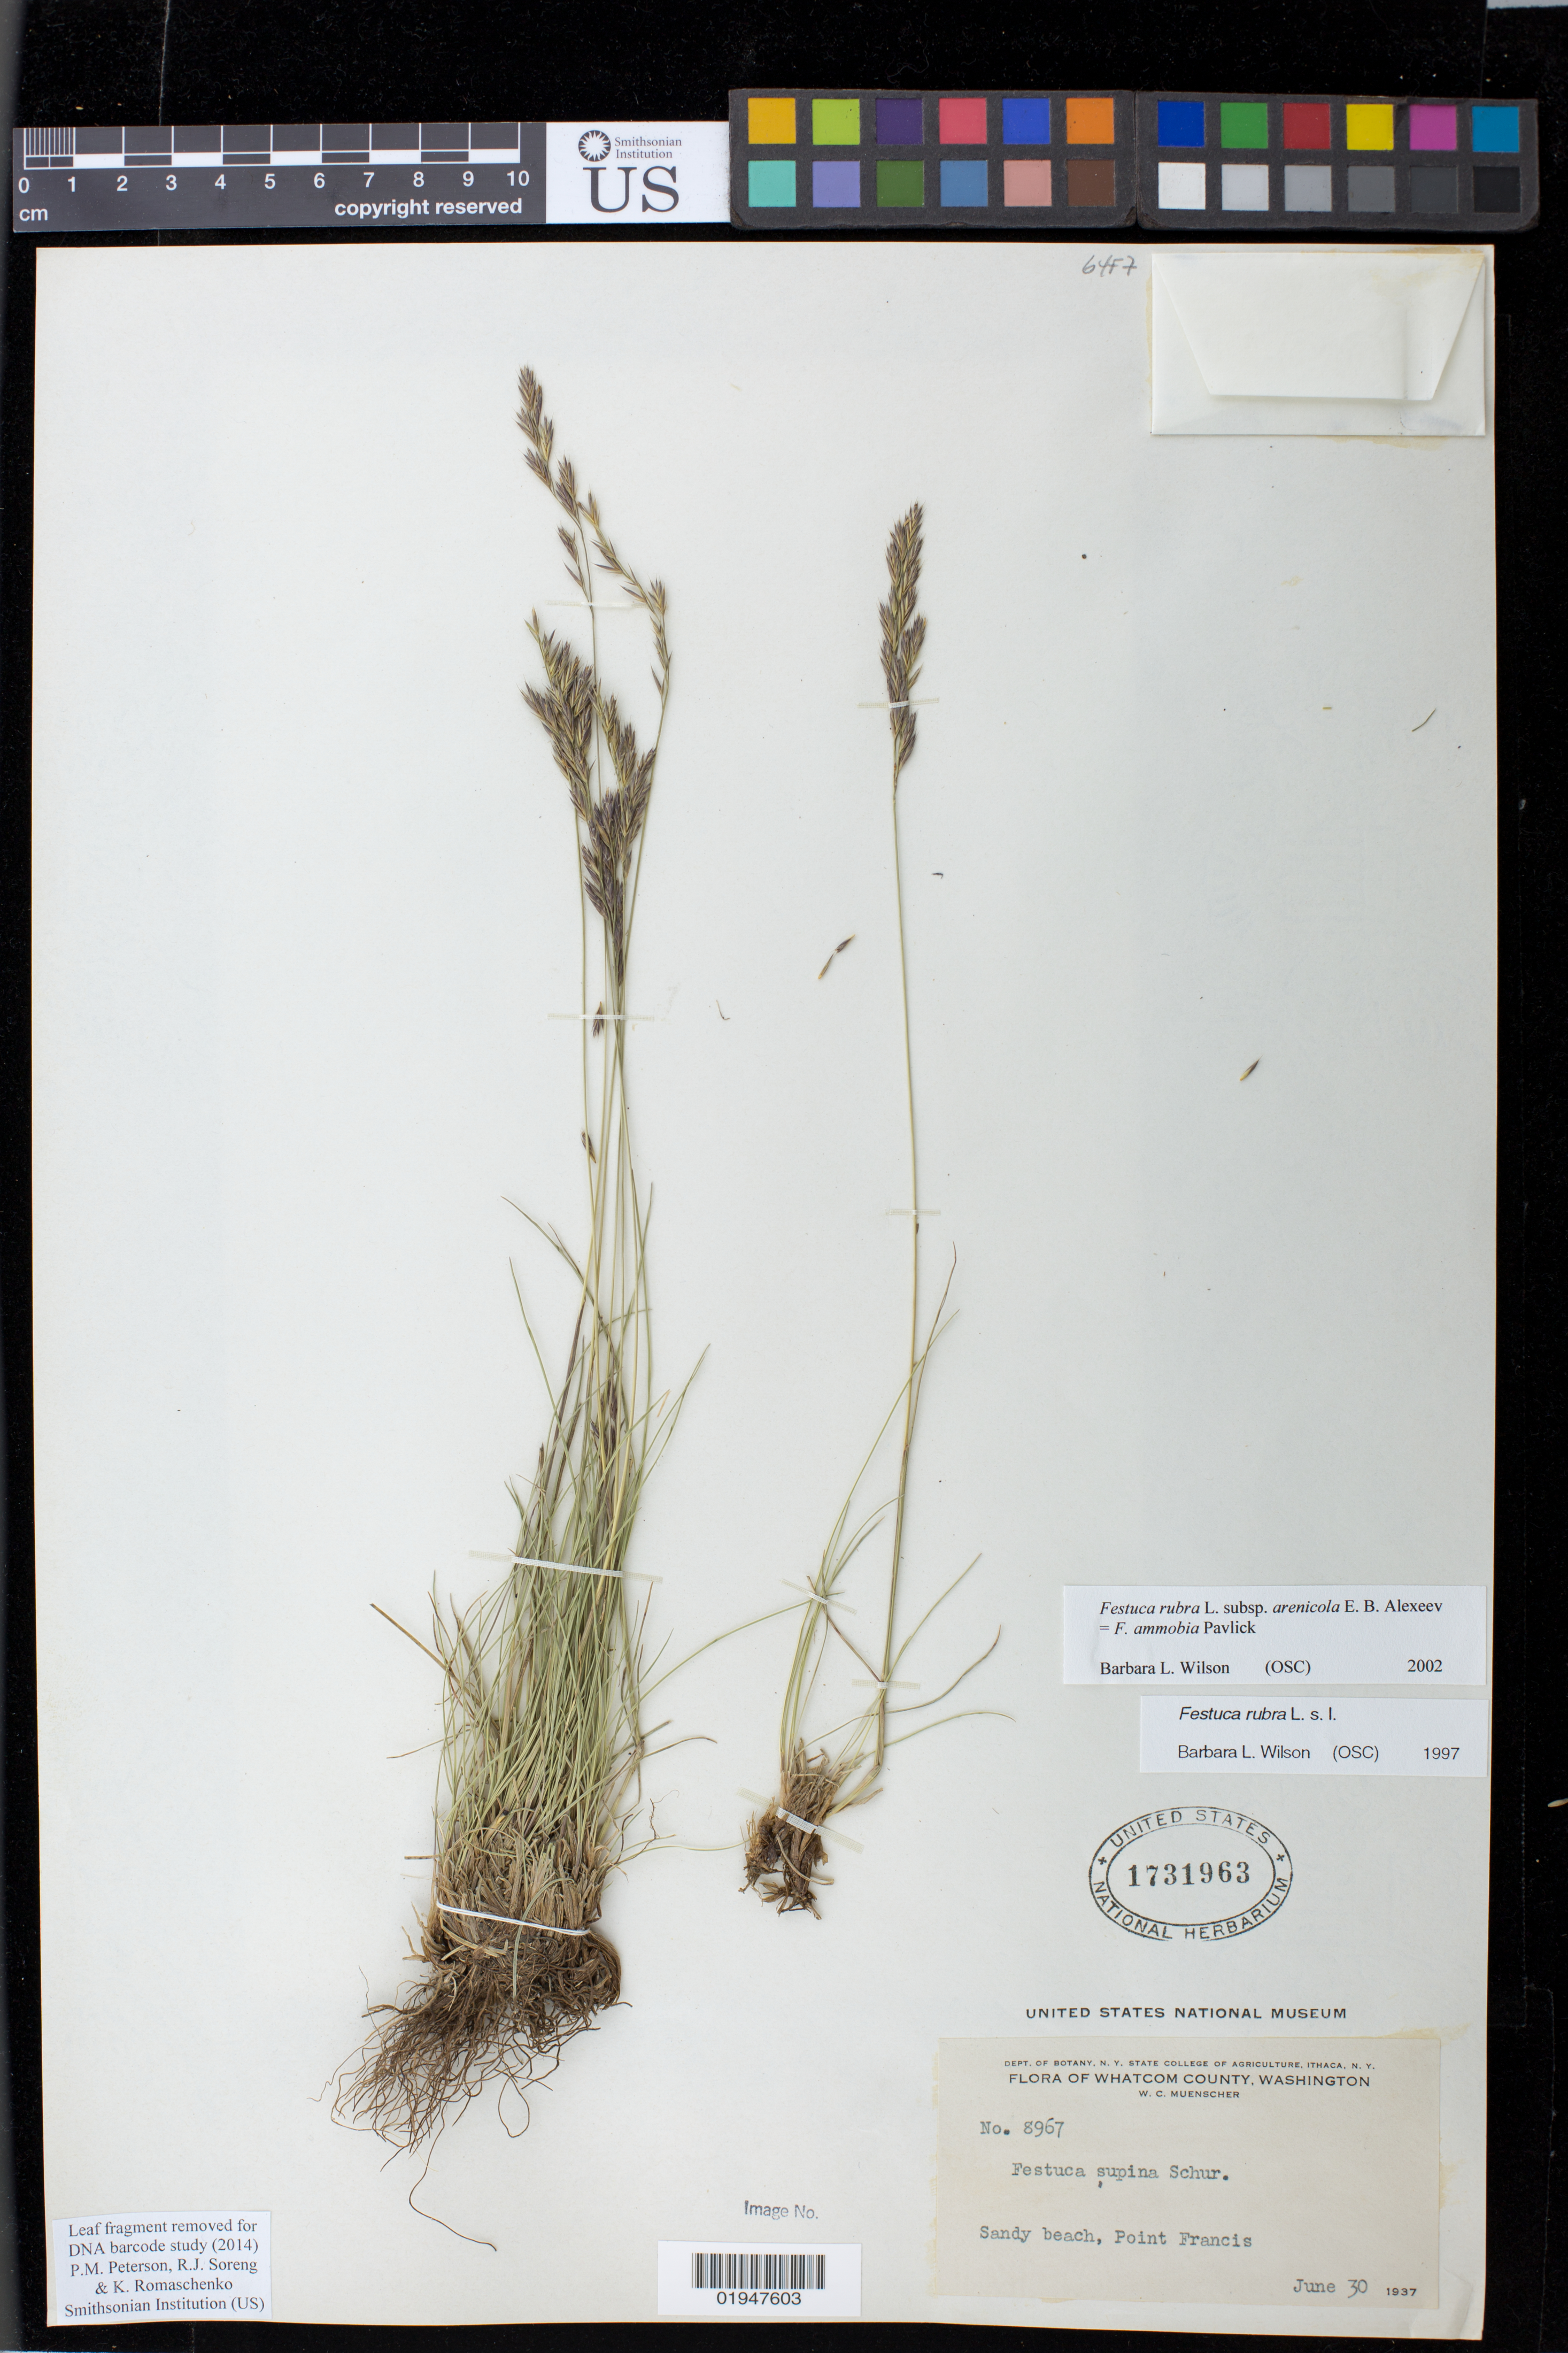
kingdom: Plantae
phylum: Tracheophyta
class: Liliopsida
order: Poales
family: Poaceae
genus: Festuca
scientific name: Festuca rubra subsp. arenicola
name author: E.B. Alexeev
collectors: W. Muenscher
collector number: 8967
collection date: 1937-06-30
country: United States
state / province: Washington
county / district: Whatcom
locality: Point Francis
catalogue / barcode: US 1731963